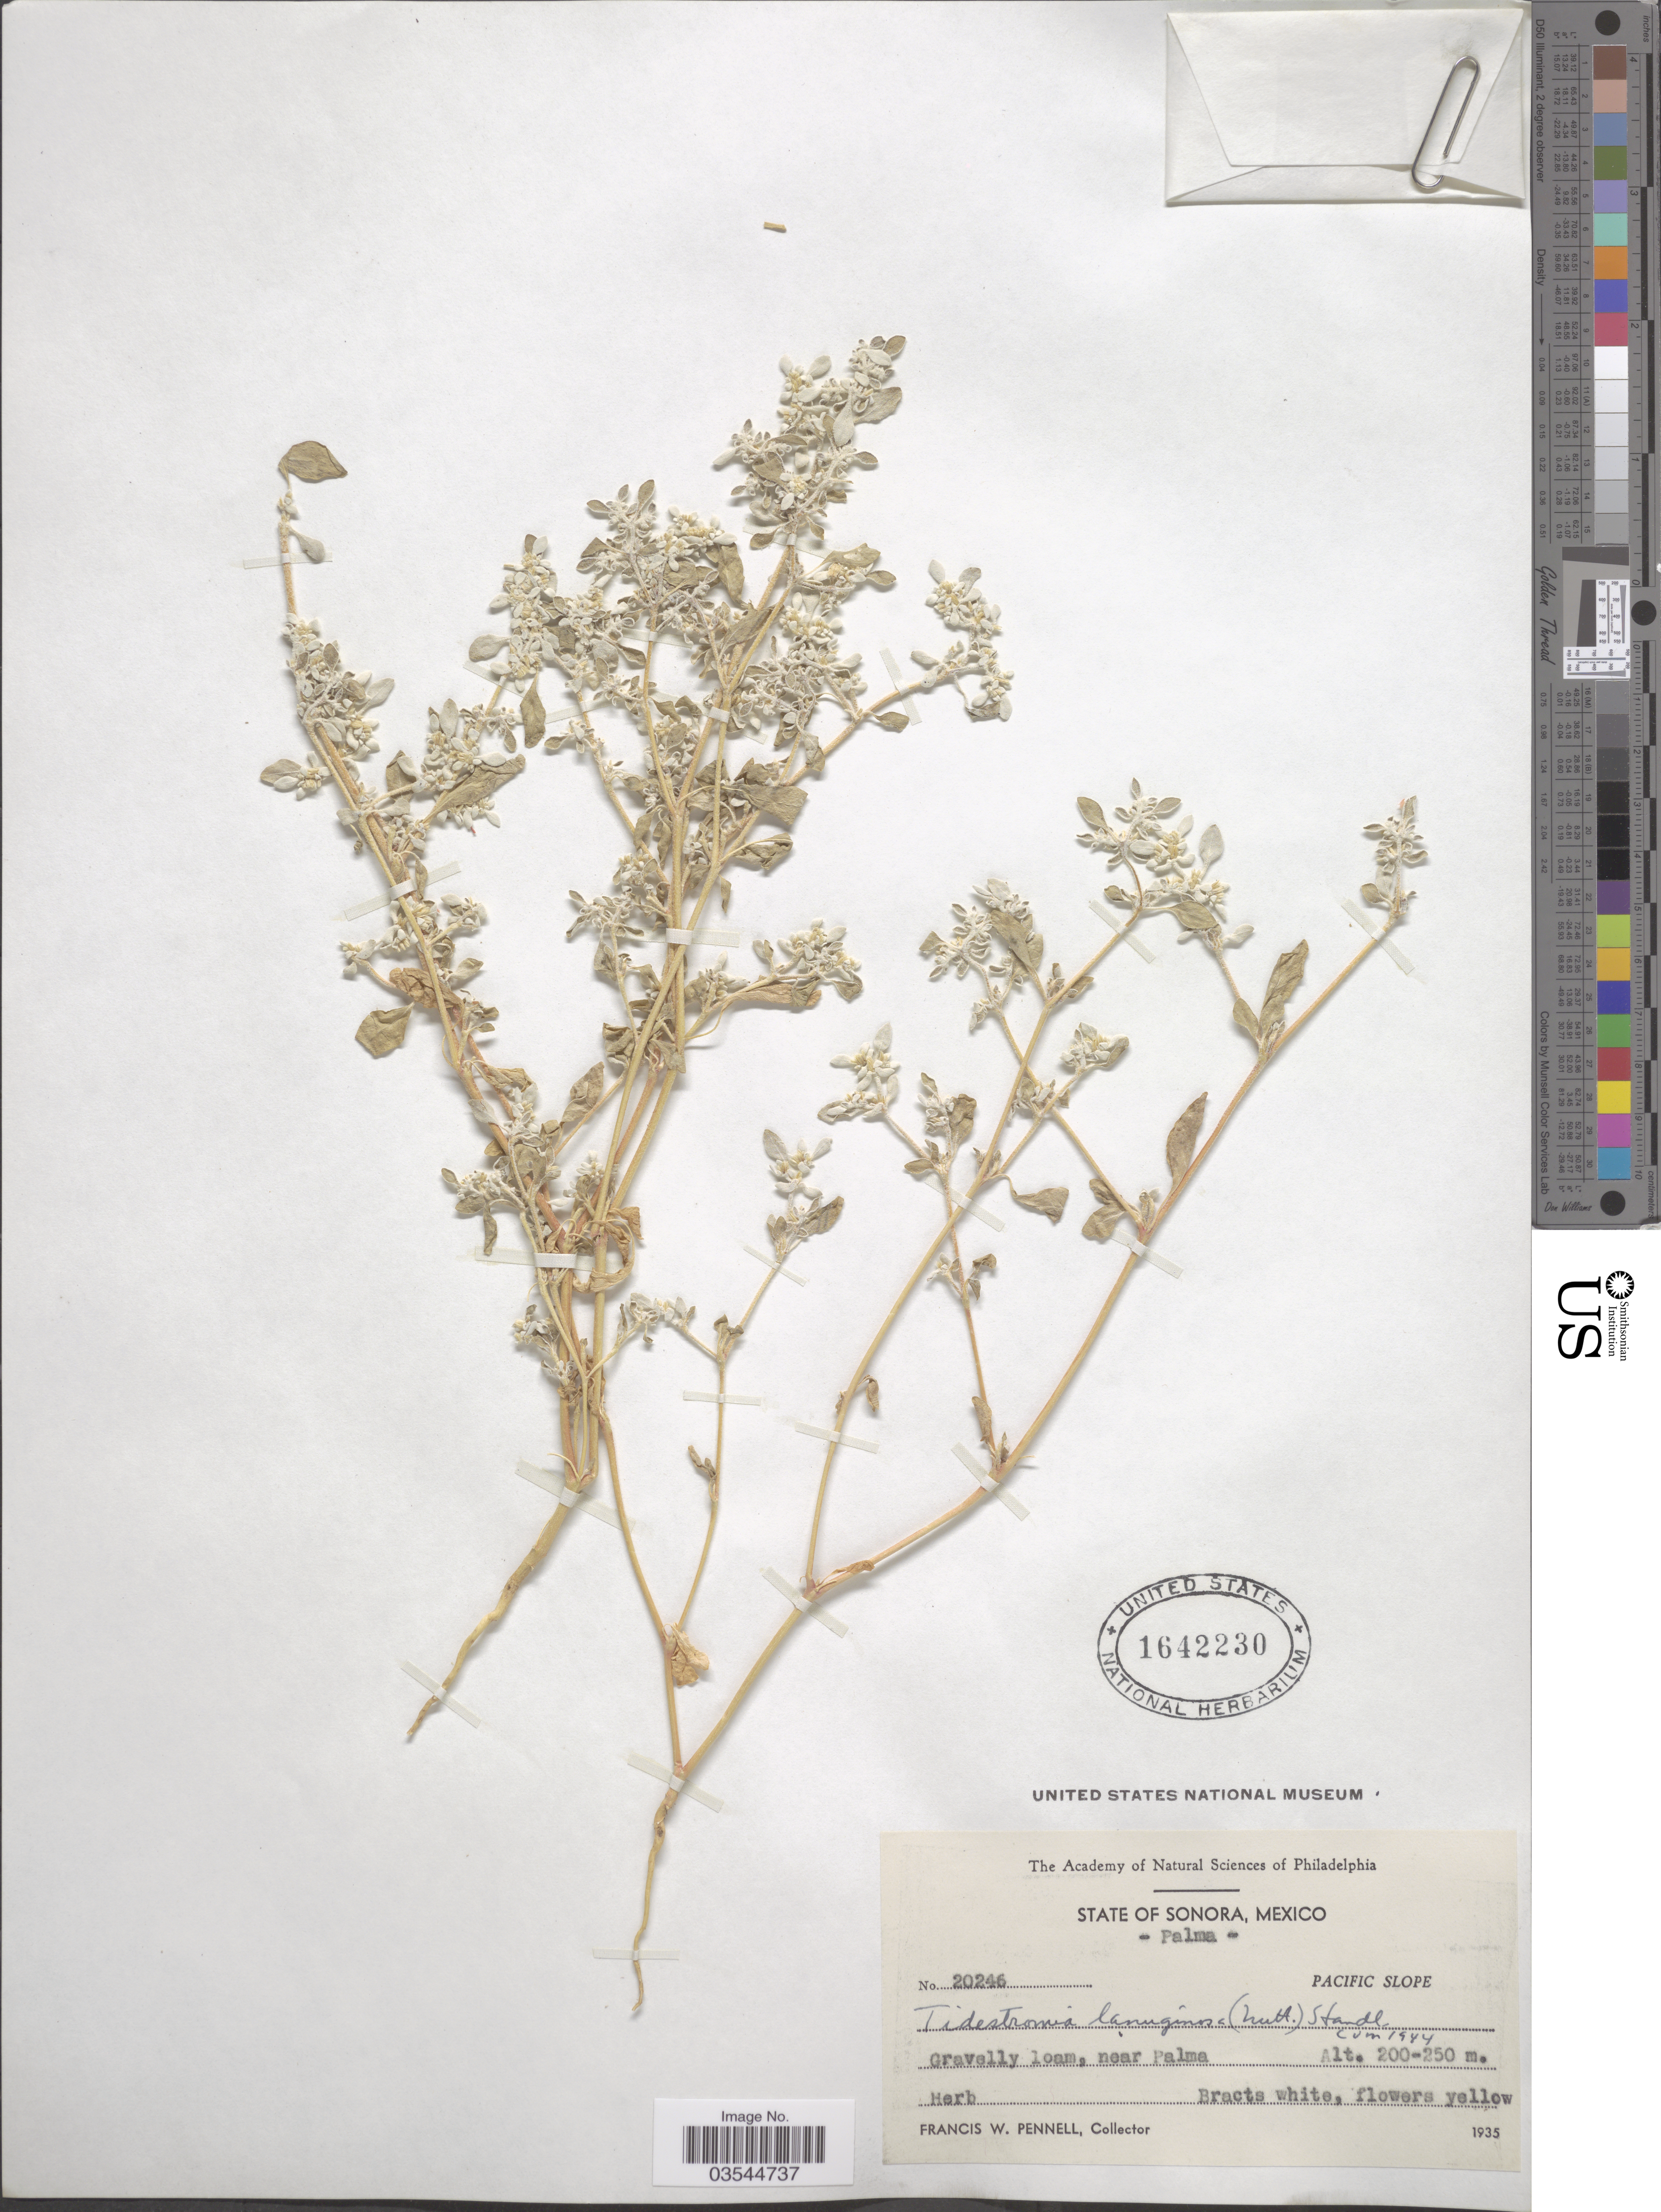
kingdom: Plantae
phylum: Tracheophyta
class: Magnoliopsida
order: Caryophyllales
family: Amaranthaceae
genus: Tidestromia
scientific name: Tidestromia lanuginosa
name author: (Nutt.) Standl.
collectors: F. W. Pennell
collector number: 20246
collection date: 1935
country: Mexico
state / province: Sonora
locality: Palma, Pacific Slope. Gravelly loam, near Palma.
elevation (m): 200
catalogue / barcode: US 1642230